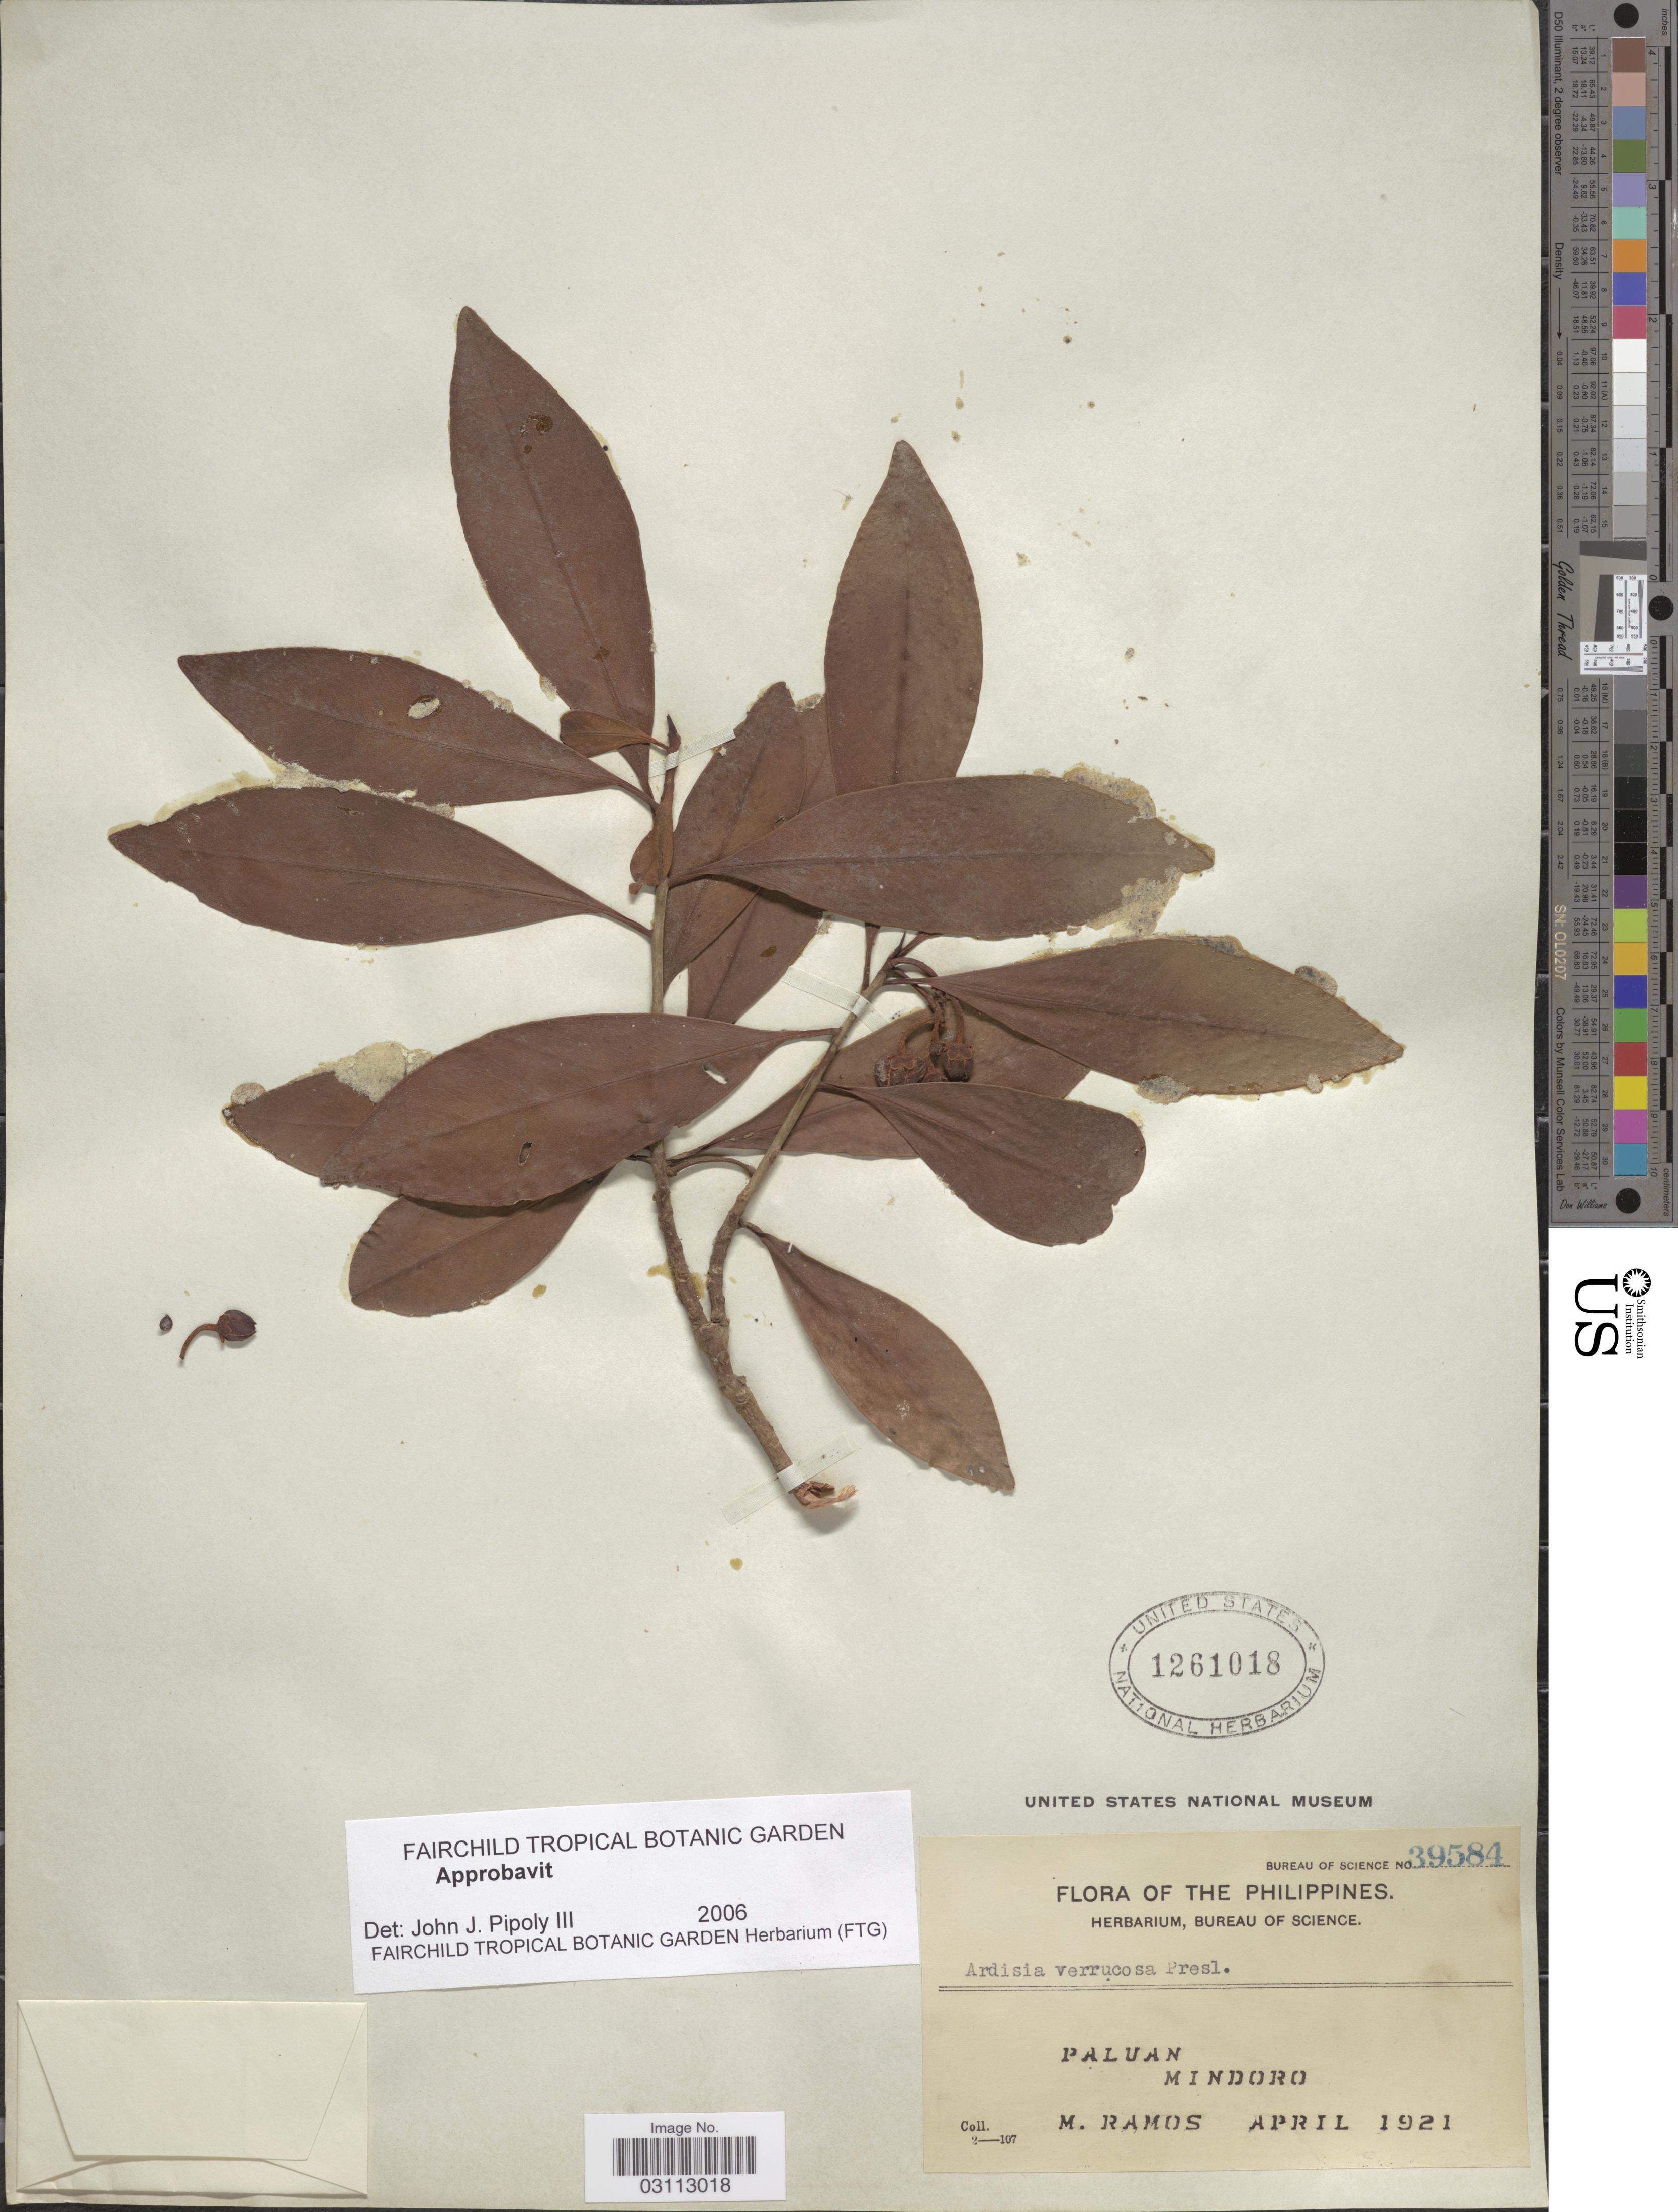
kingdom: Plantae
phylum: Tracheophyta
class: Magnoliopsida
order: Ericales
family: Primulaceae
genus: Ardisia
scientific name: Ardisia verrucosa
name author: C. Presl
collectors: M. Ramos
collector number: Bureau of Science 39584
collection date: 1921-04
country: Philippines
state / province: Mimaropa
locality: Paluan. Mindoro.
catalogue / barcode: US 1261018